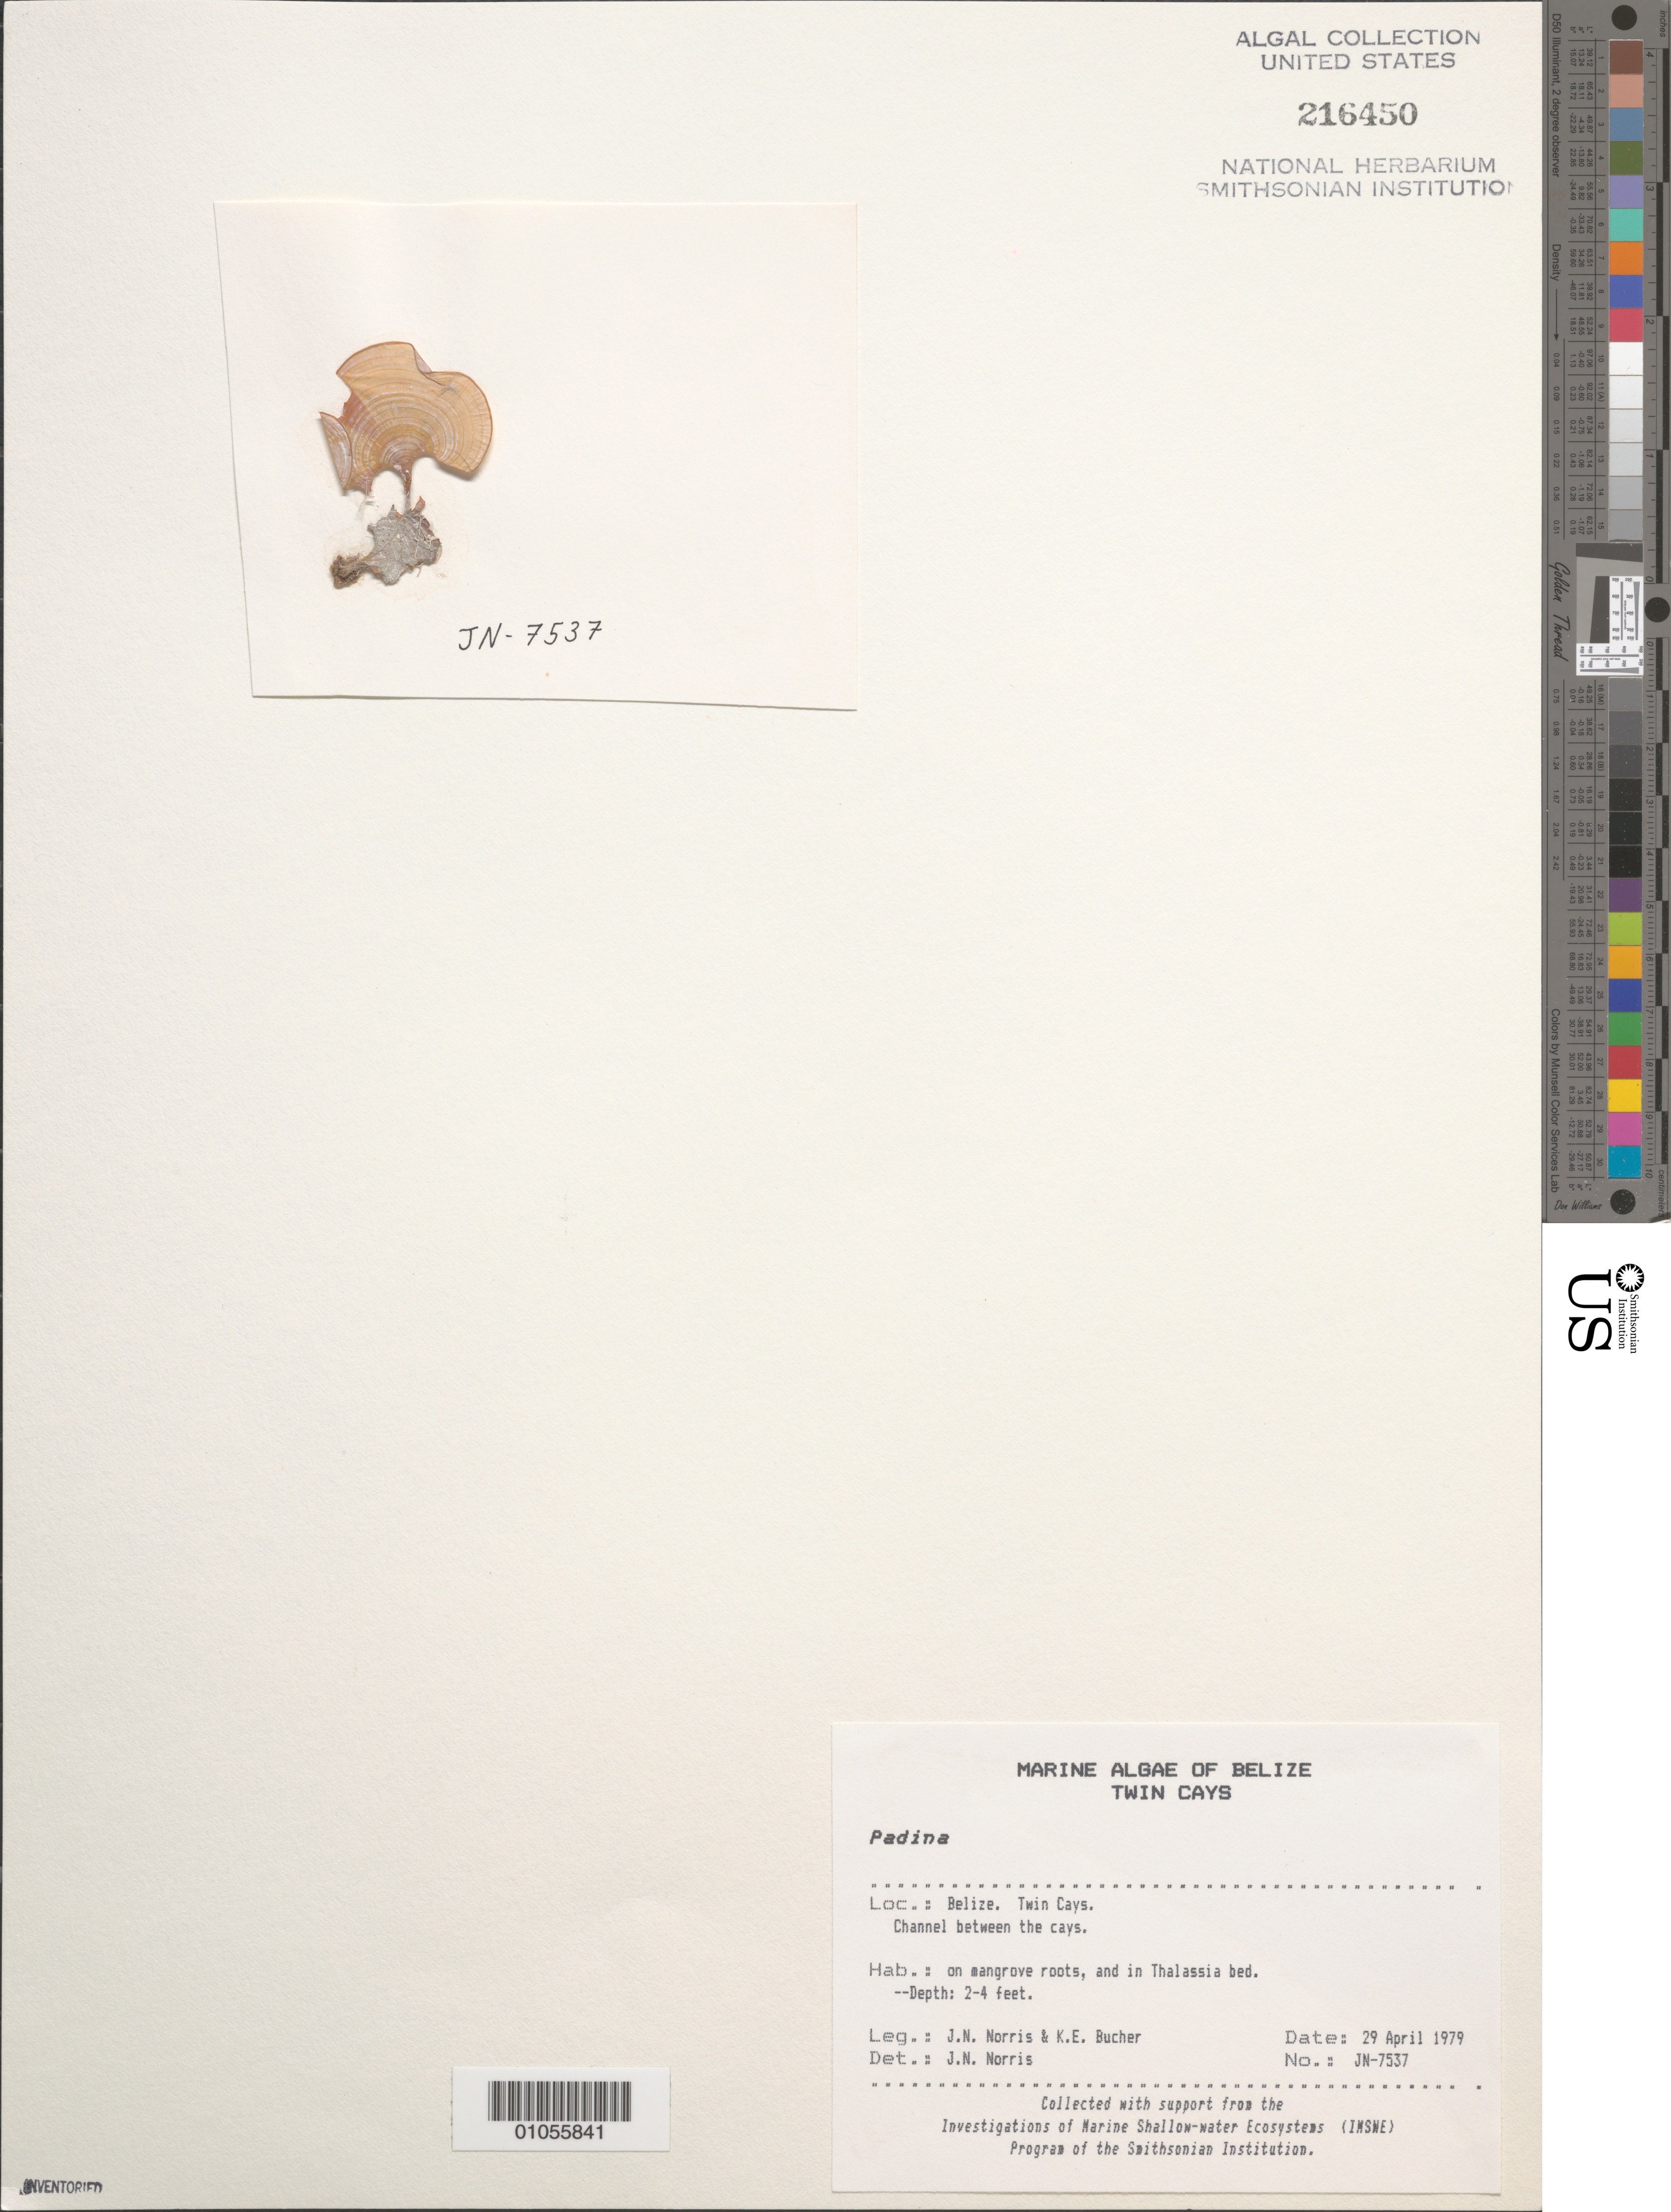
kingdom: Chromista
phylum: Ochrophyta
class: Phaeophyceae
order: Dictyotales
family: Dictyotaceae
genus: Padina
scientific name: Padina sp.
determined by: Norris, James N.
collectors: J. N. Norris & K. E. Bucher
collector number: JN-7537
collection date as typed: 29 Apr 1979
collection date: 1979-04-29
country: Belize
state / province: Stann Creek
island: Twin Cays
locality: Channel between Twin Cays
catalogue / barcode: US 216450